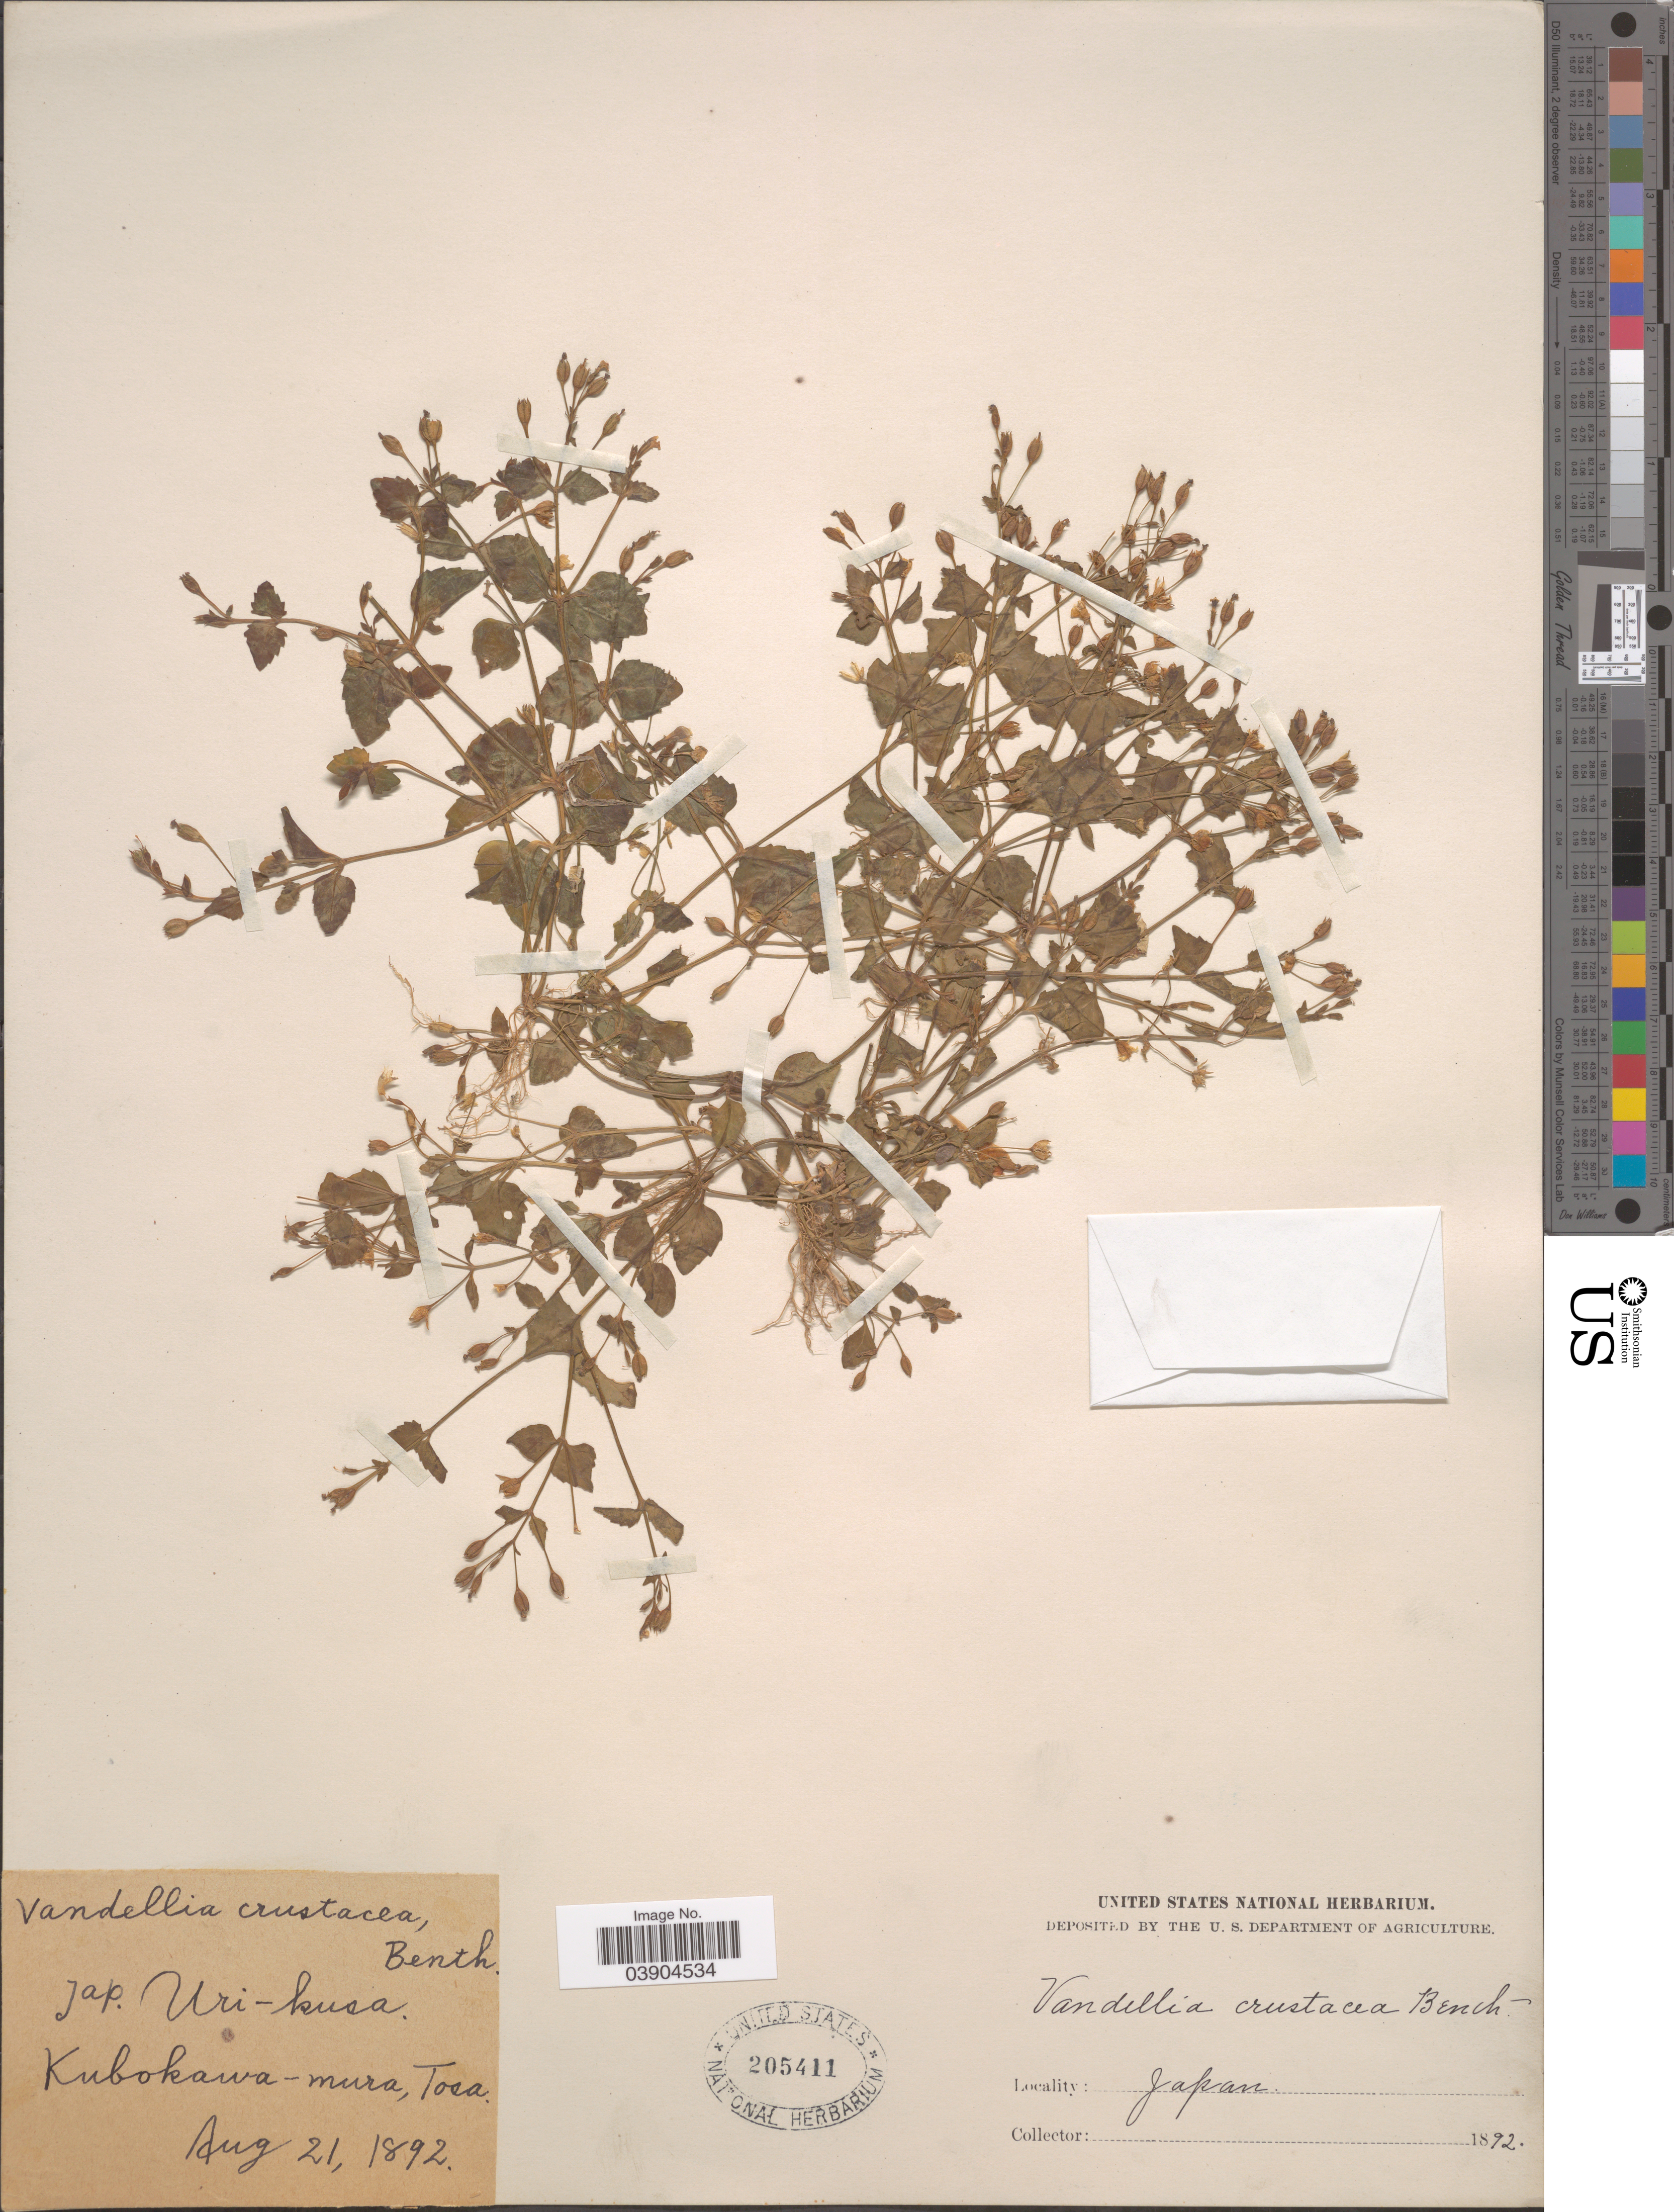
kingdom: Plantae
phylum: Tracheophyta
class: Magnoliopsida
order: Lamiales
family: Linderniaceae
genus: Lindernia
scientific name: Lindernia crustacea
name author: (L.) F. Muell.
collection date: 1892-08-21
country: Japan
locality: Kubokawa-mura, Tosa.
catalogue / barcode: US 205411